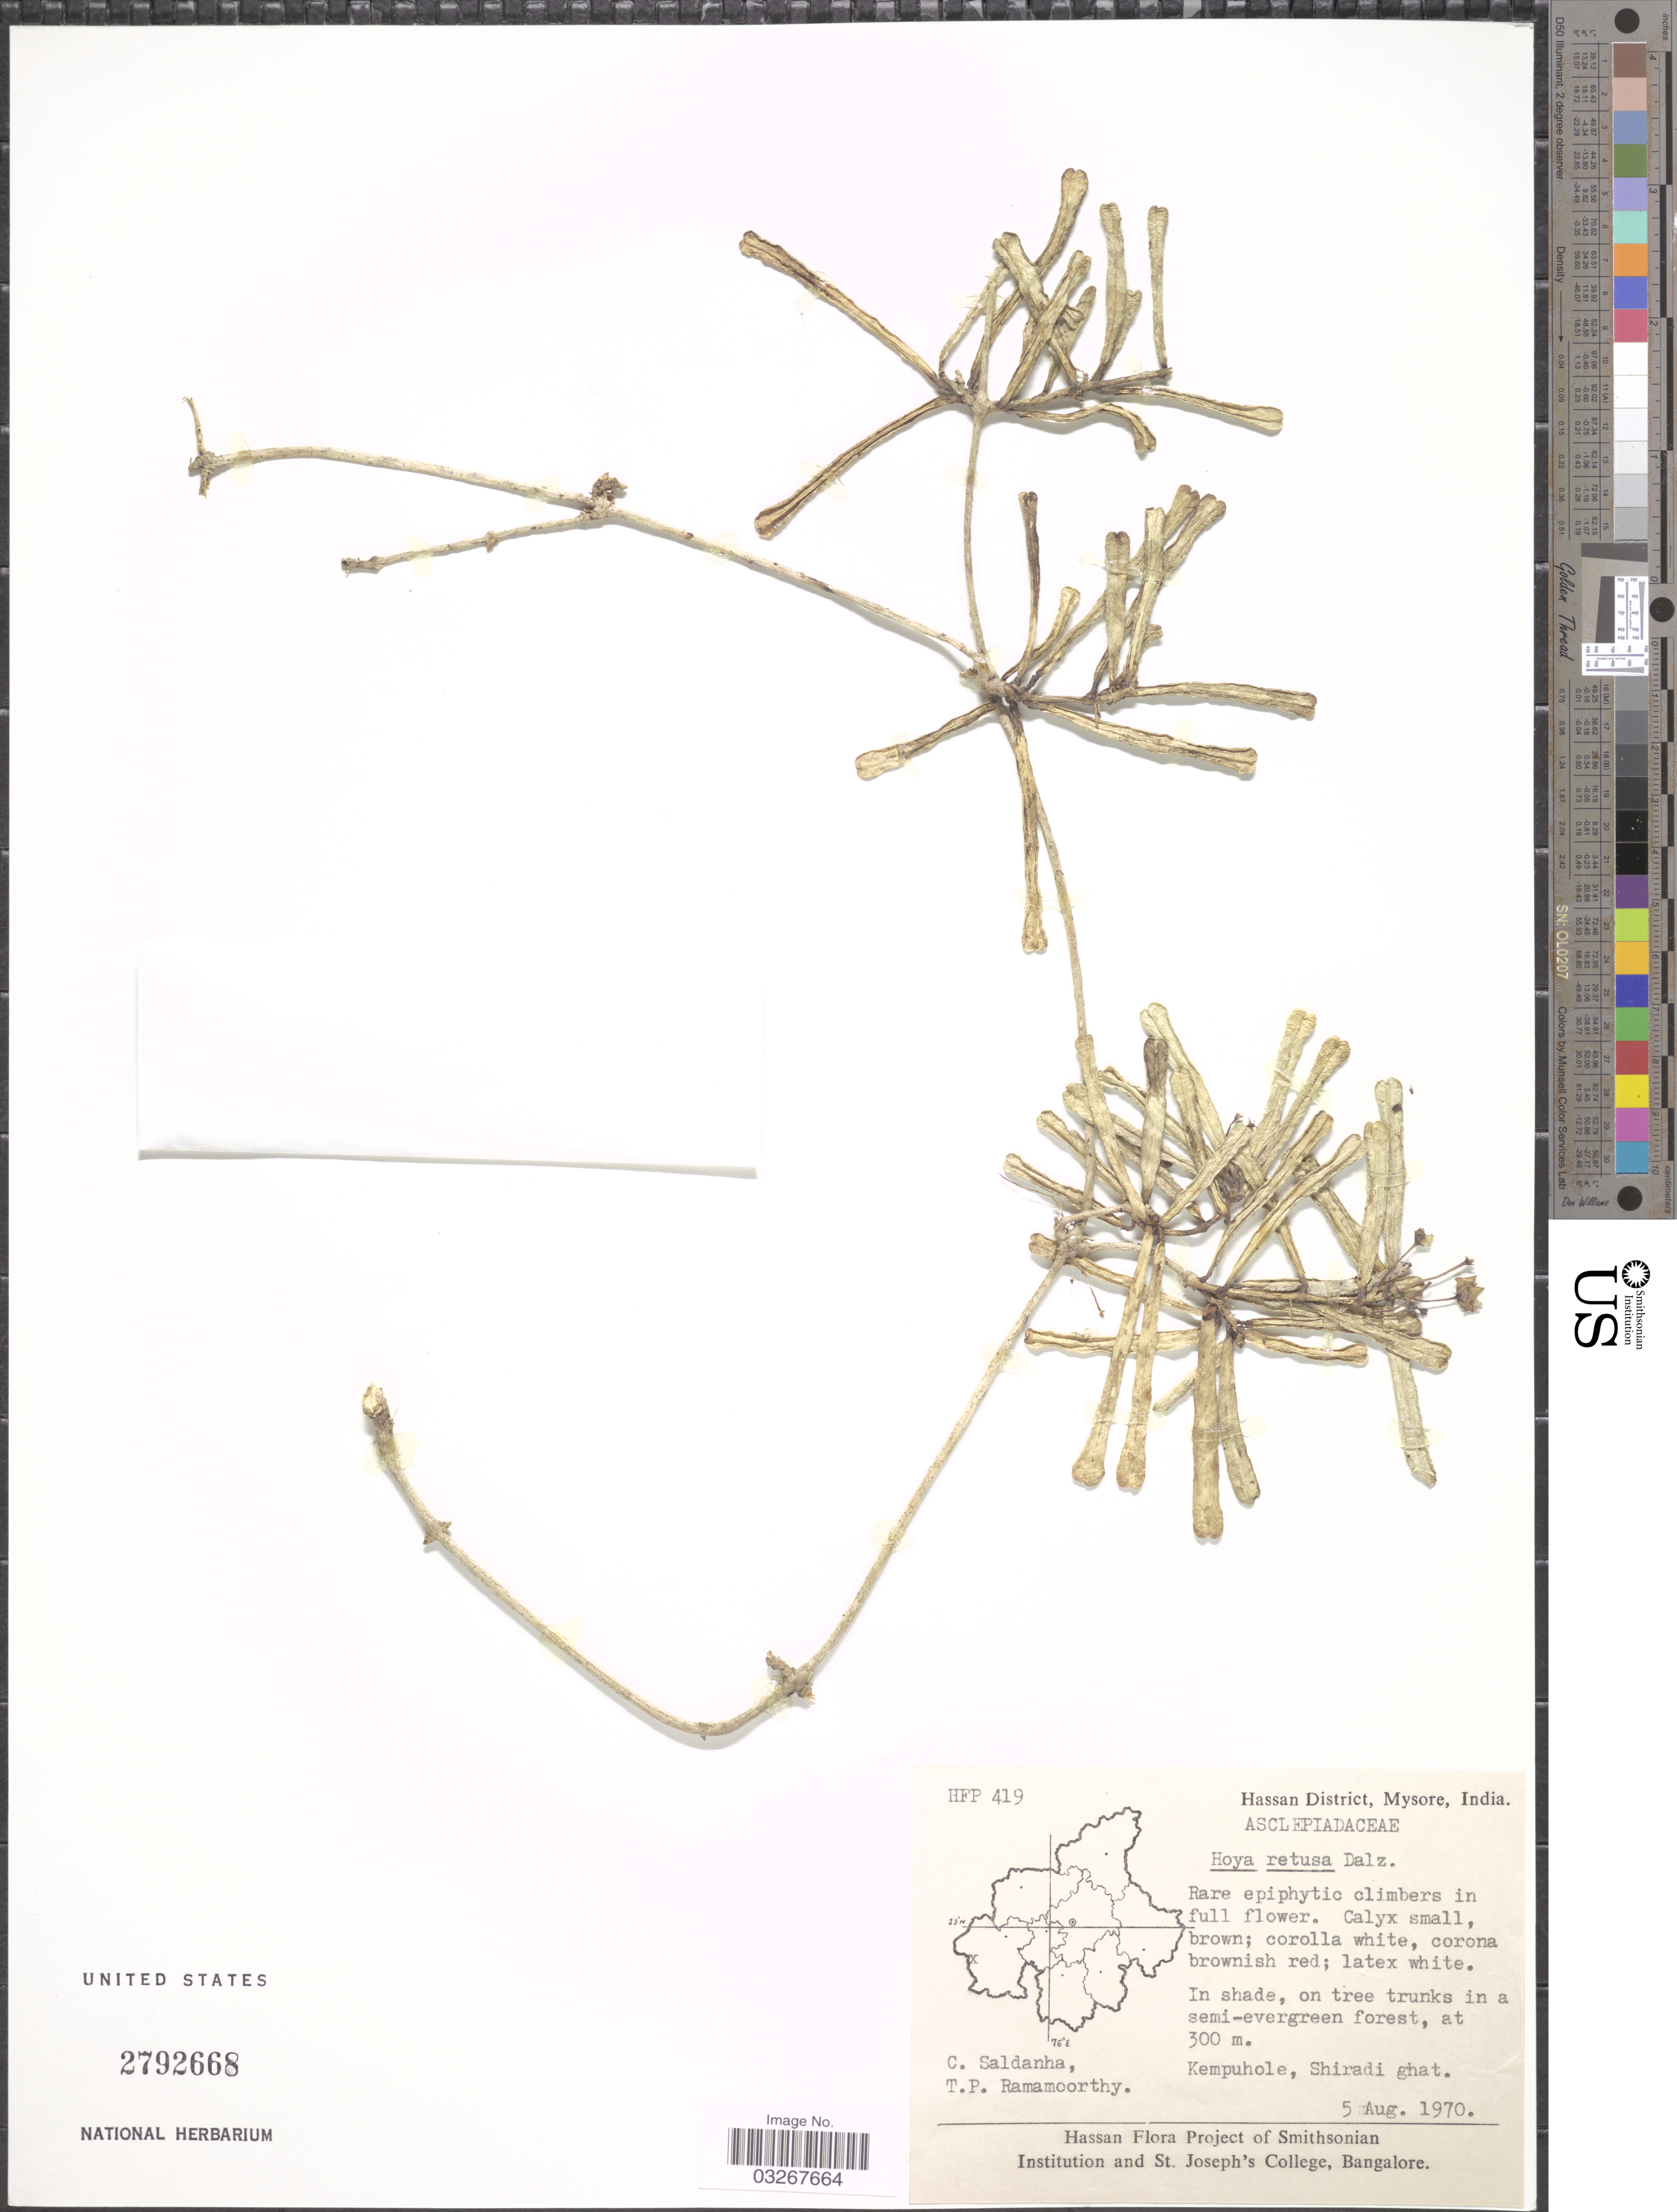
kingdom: Plantae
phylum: Tracheophyta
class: Magnoliopsida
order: Gentianales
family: Apocynaceae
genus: Hoya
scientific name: Hoya retusa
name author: Warb.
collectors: C. Saldanha & T. P. Ramamoorthy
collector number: HFP419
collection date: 1970-08-05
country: India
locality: Hassan District, Mysore, Kempuhole, Shiradi ghat.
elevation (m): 300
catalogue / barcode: US 2792668